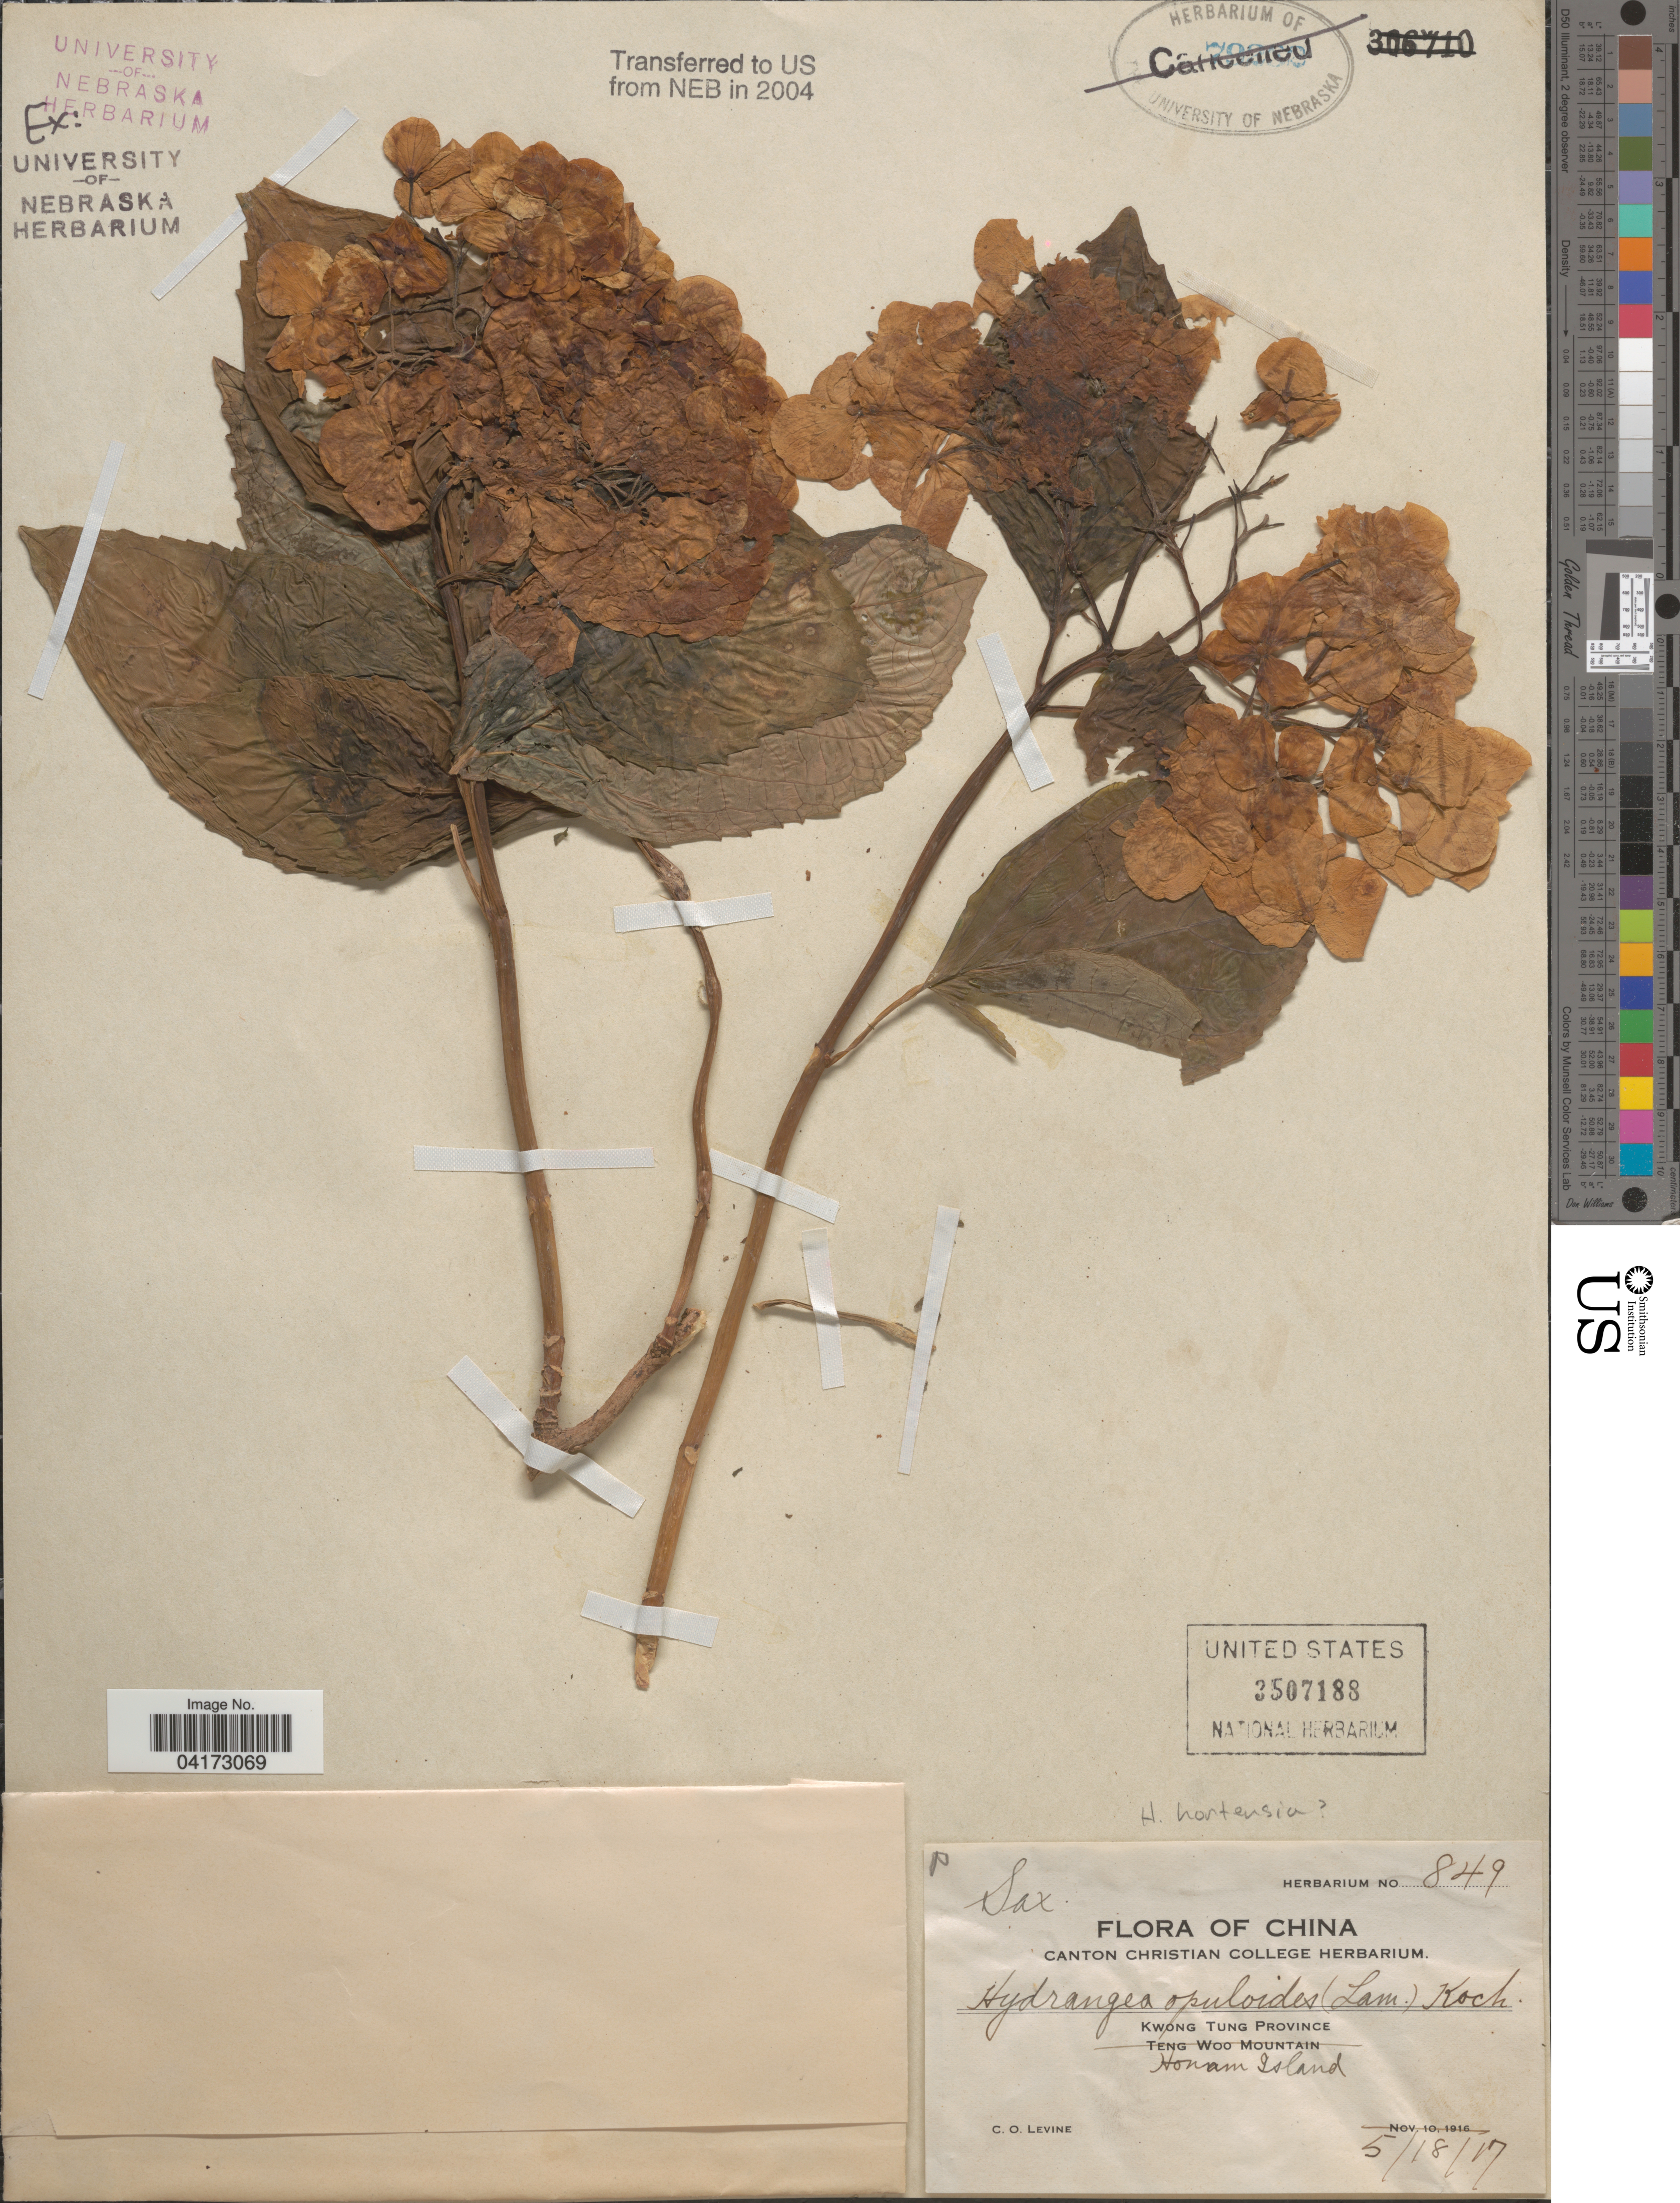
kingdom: Plantae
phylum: Tracheophyta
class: Magnoliopsida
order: Cornales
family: Hydrangeaceae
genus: Hydrangea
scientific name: Hydrangea opuloides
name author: (Lam.) K. Koch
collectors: C. O. Levine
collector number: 849?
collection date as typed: Transcribed d/m/y: 18/5/17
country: China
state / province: Guangdong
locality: Kwong Tung Province. Honam Island.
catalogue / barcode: US 3507188